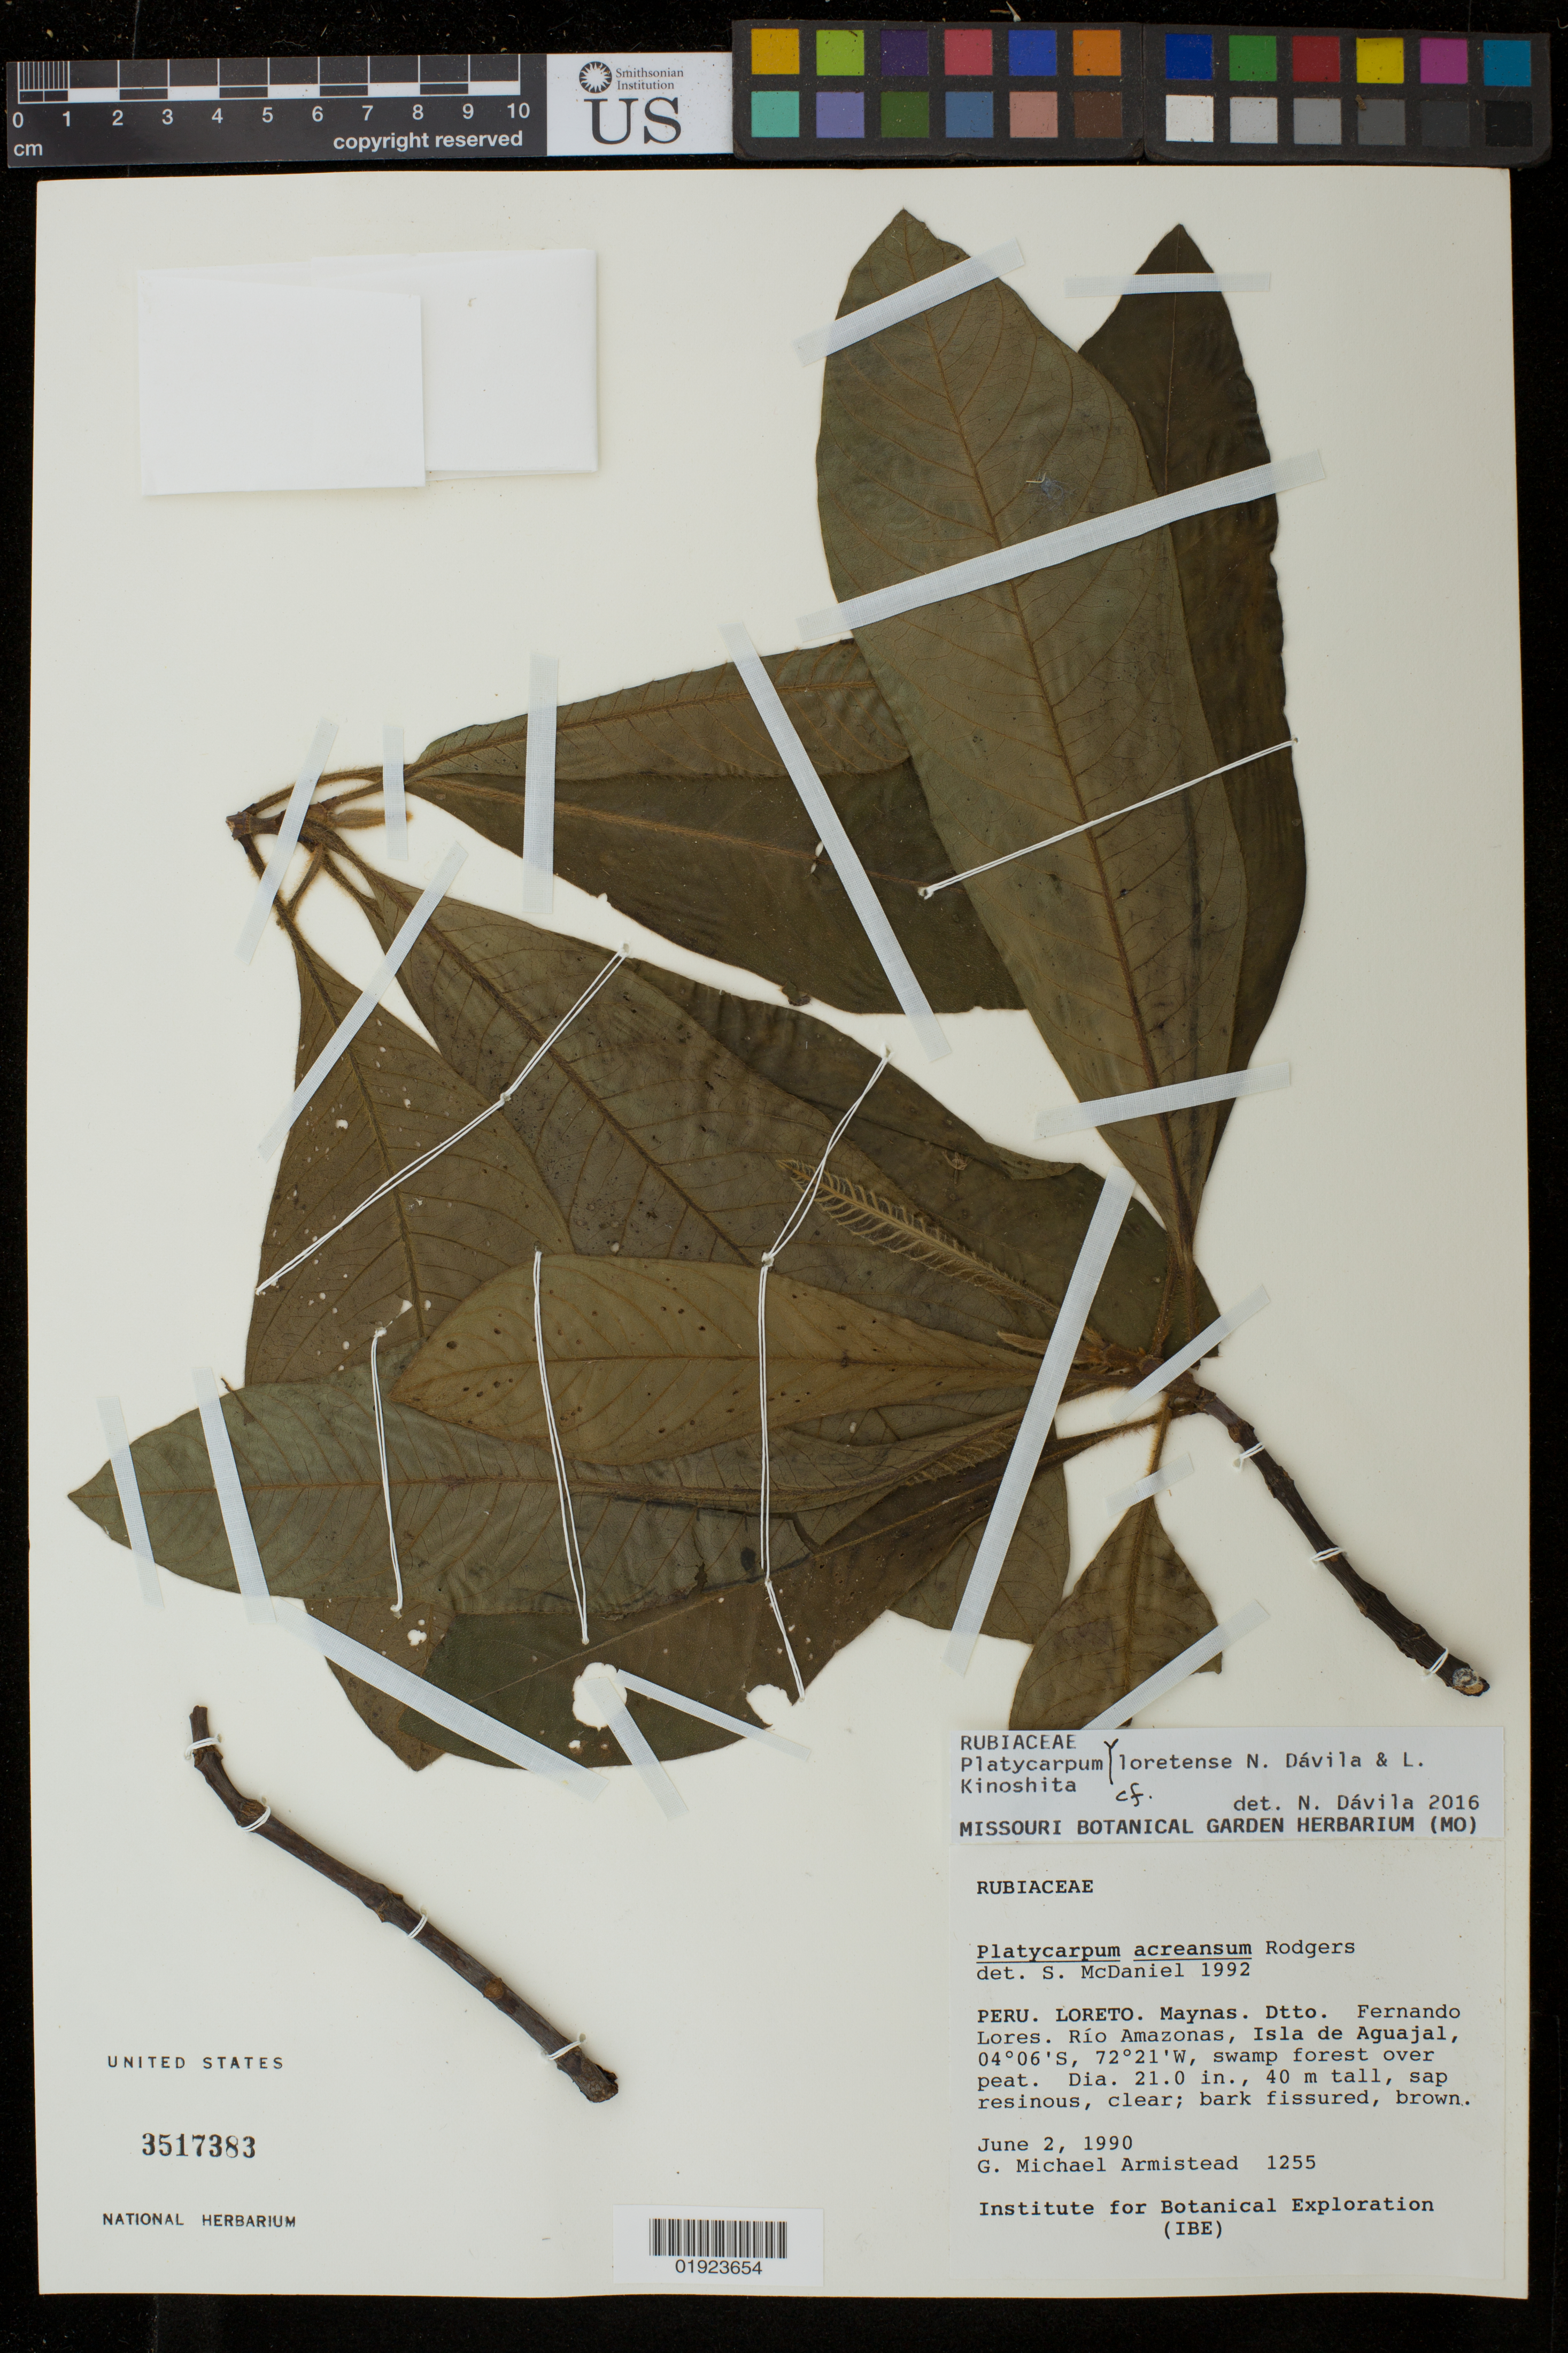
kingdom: Plantae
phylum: Tracheophyta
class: Magnoliopsida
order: Gentianales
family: Rubiaceae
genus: Platycarpum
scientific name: Platycarpum loretense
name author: N. Dávila & Kinoshita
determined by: Davila, N.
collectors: G. Armistead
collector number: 1255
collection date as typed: June 2, 1990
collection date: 1990-06-02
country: Peru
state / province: Loreto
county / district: Maynas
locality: Fernando Lores. Rio Amazonas, Isla de Aguajal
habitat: swamp forest over peat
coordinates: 4 06 0 S, 72 21 0 W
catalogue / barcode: US 3517383